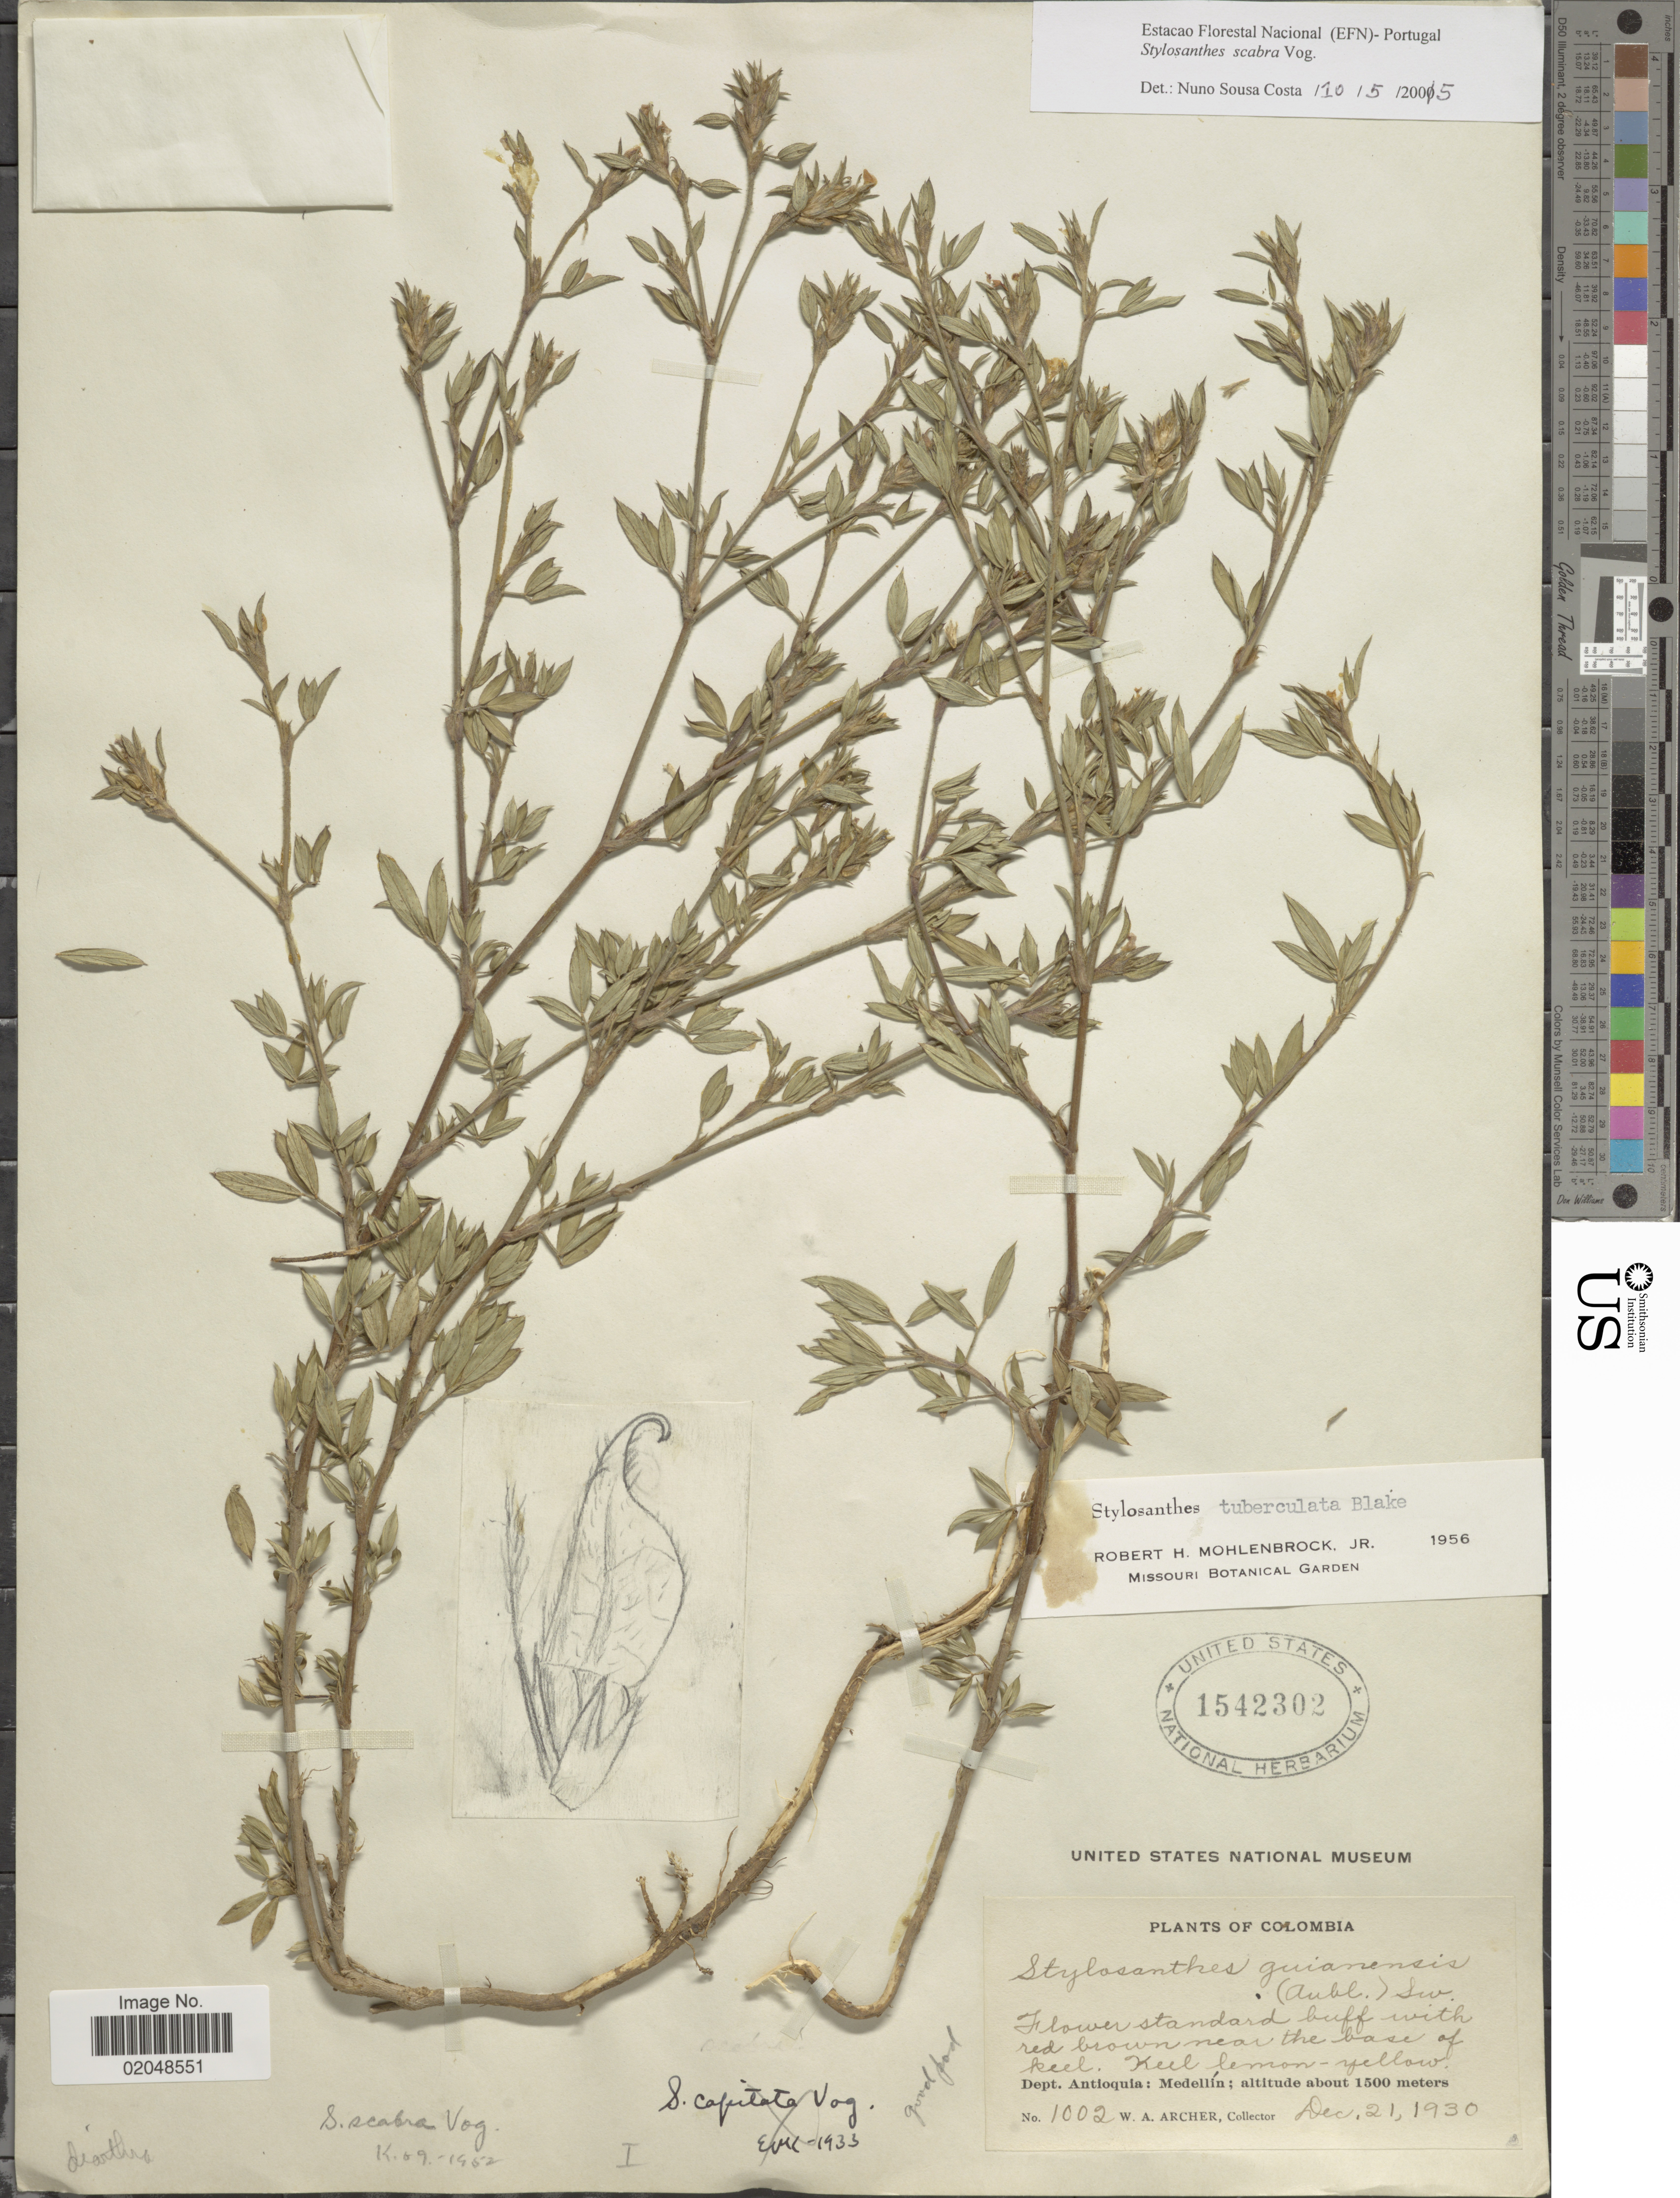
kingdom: Plantae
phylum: Tracheophyta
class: Magnoliopsida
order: Fabales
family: Fabaceae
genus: Stylosanthes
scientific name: Stylosanthes scabra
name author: Vogel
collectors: W. A. Archer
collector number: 1002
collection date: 1930-12-21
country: Colombia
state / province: Antioquia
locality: Medellin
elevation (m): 1500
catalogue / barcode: US 1542302